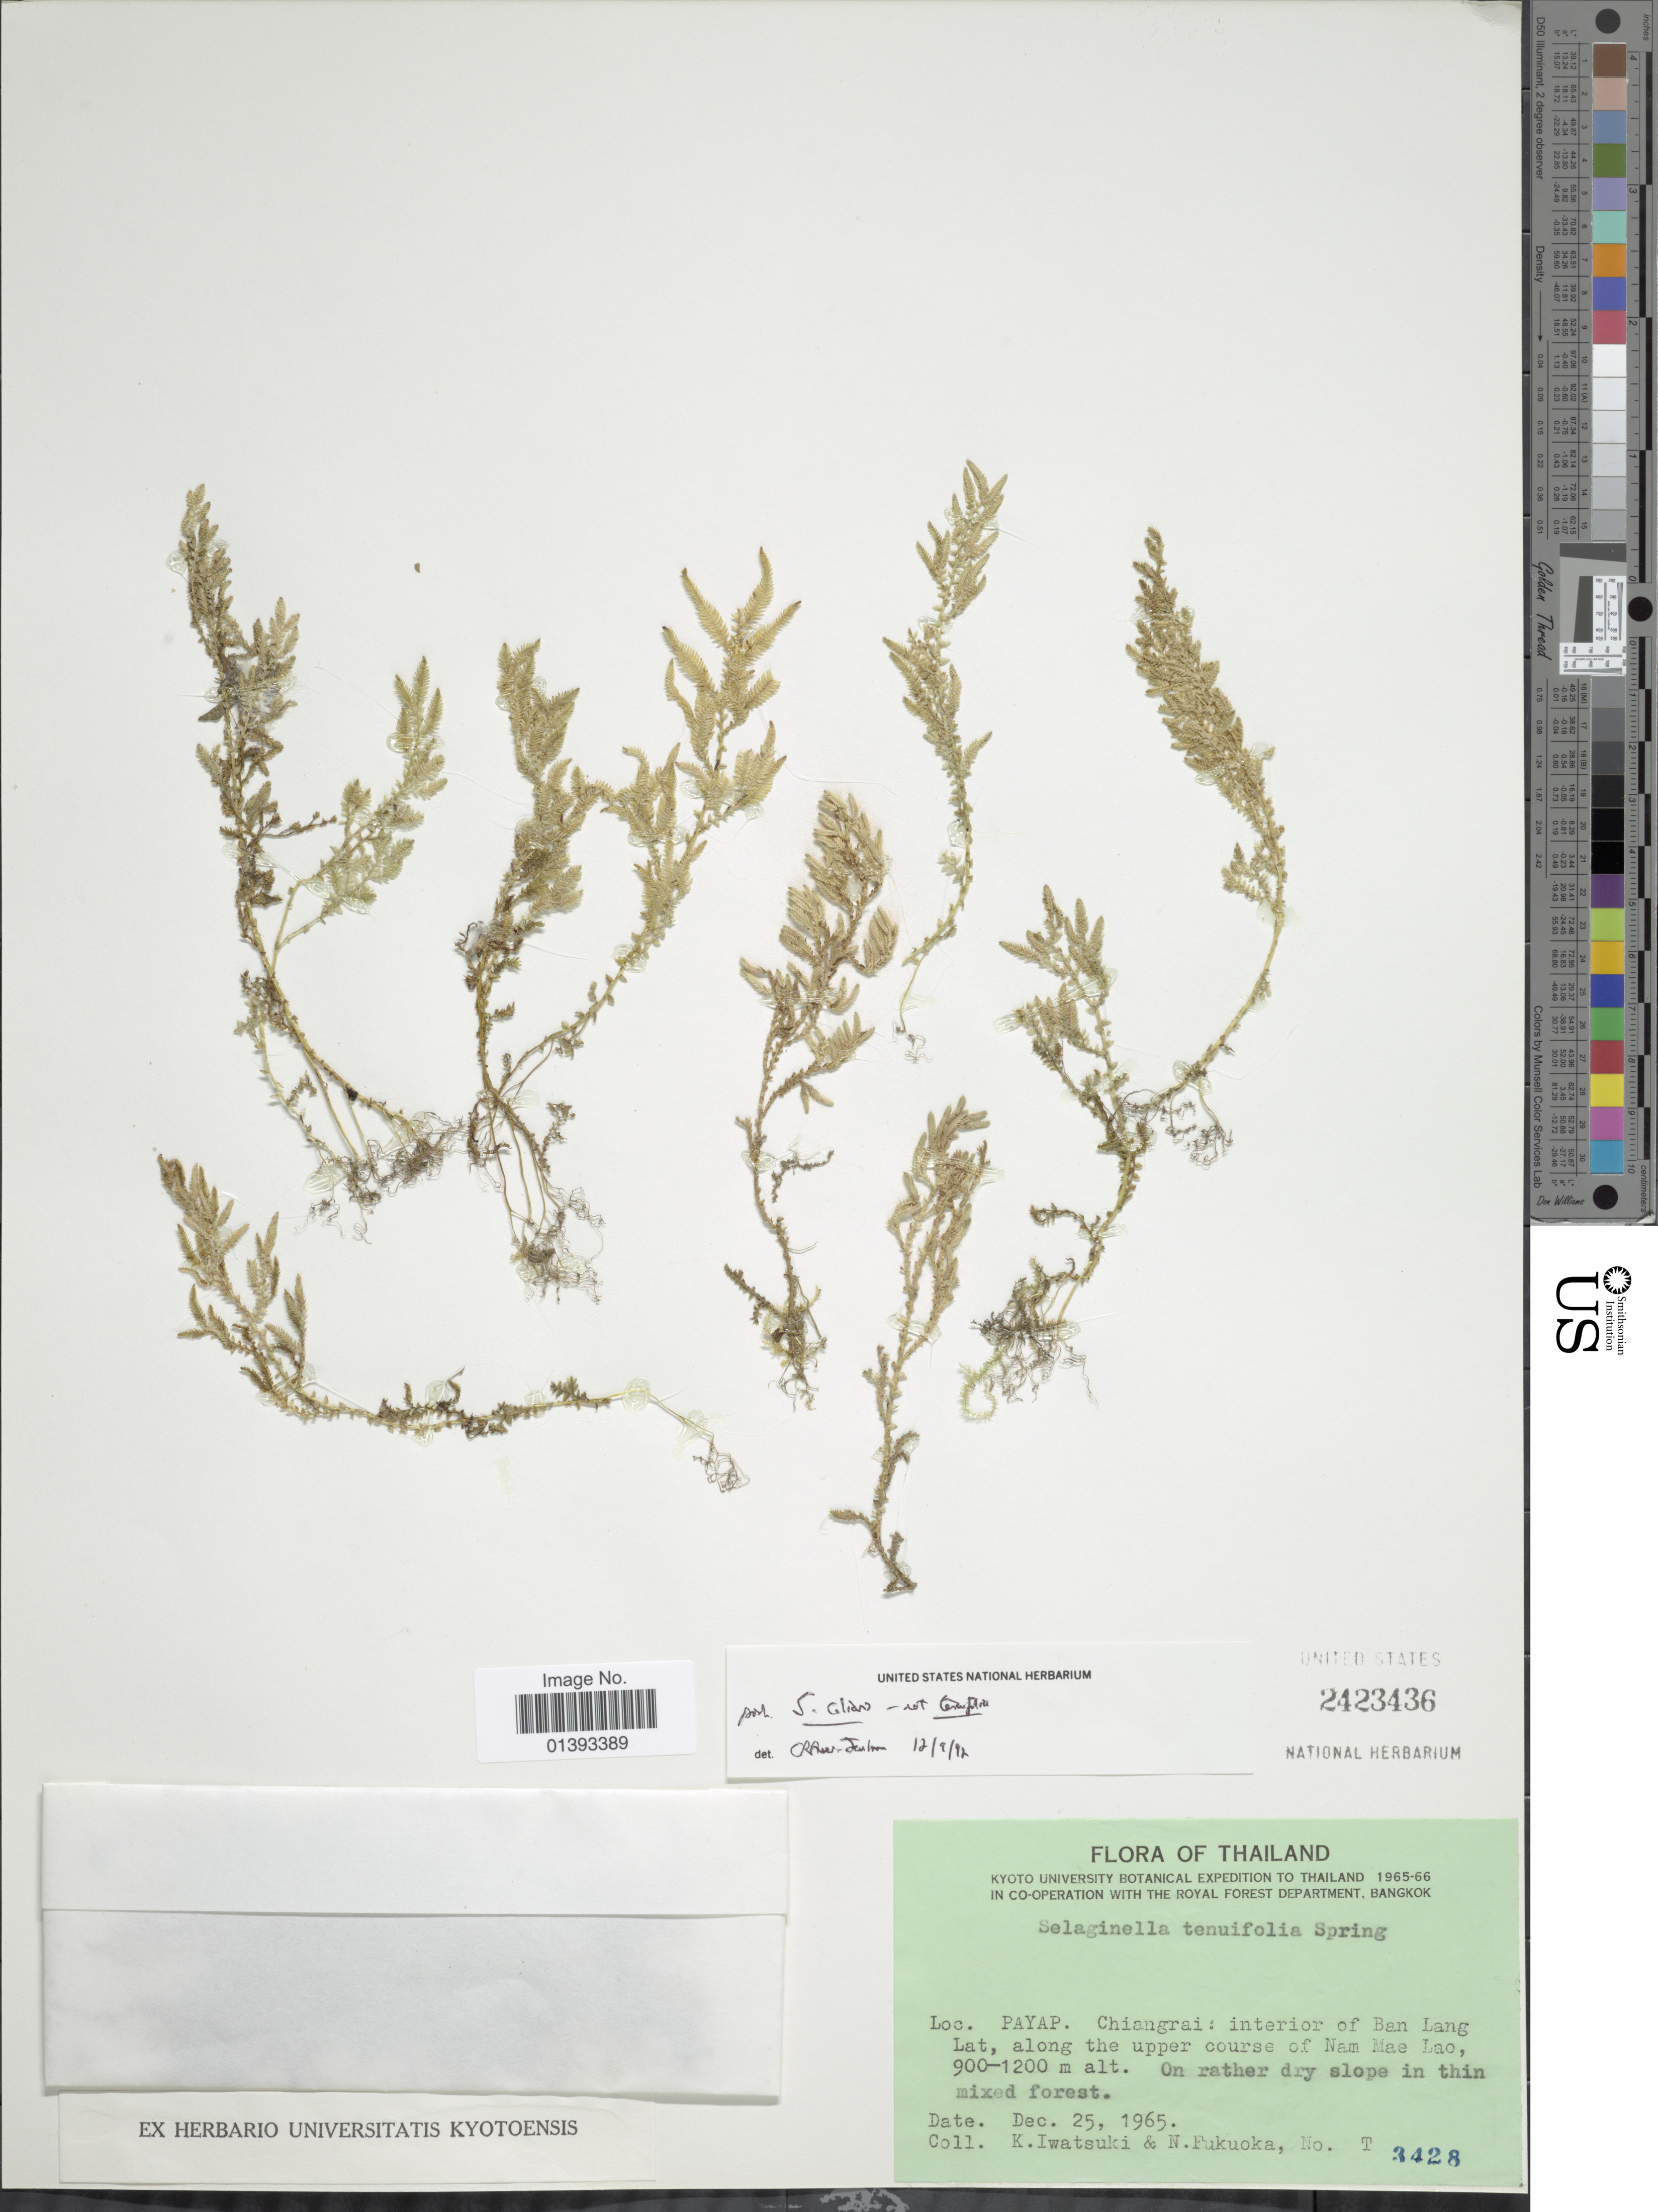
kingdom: Plantae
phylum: Tracheophyta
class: Lycopodiopsida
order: Selaginellales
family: Selaginellaceae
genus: Selaginella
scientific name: Selaginella tenuifolia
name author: Spring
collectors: K. Iwatsuki & N. Fukuoka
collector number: T3428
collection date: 1965-12-25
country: Thailand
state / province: Chiang Rai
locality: Payap: interferior of Ban Lang Lat, along the upper course of Nam Mae Lao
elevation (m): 900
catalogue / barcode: US 2423436